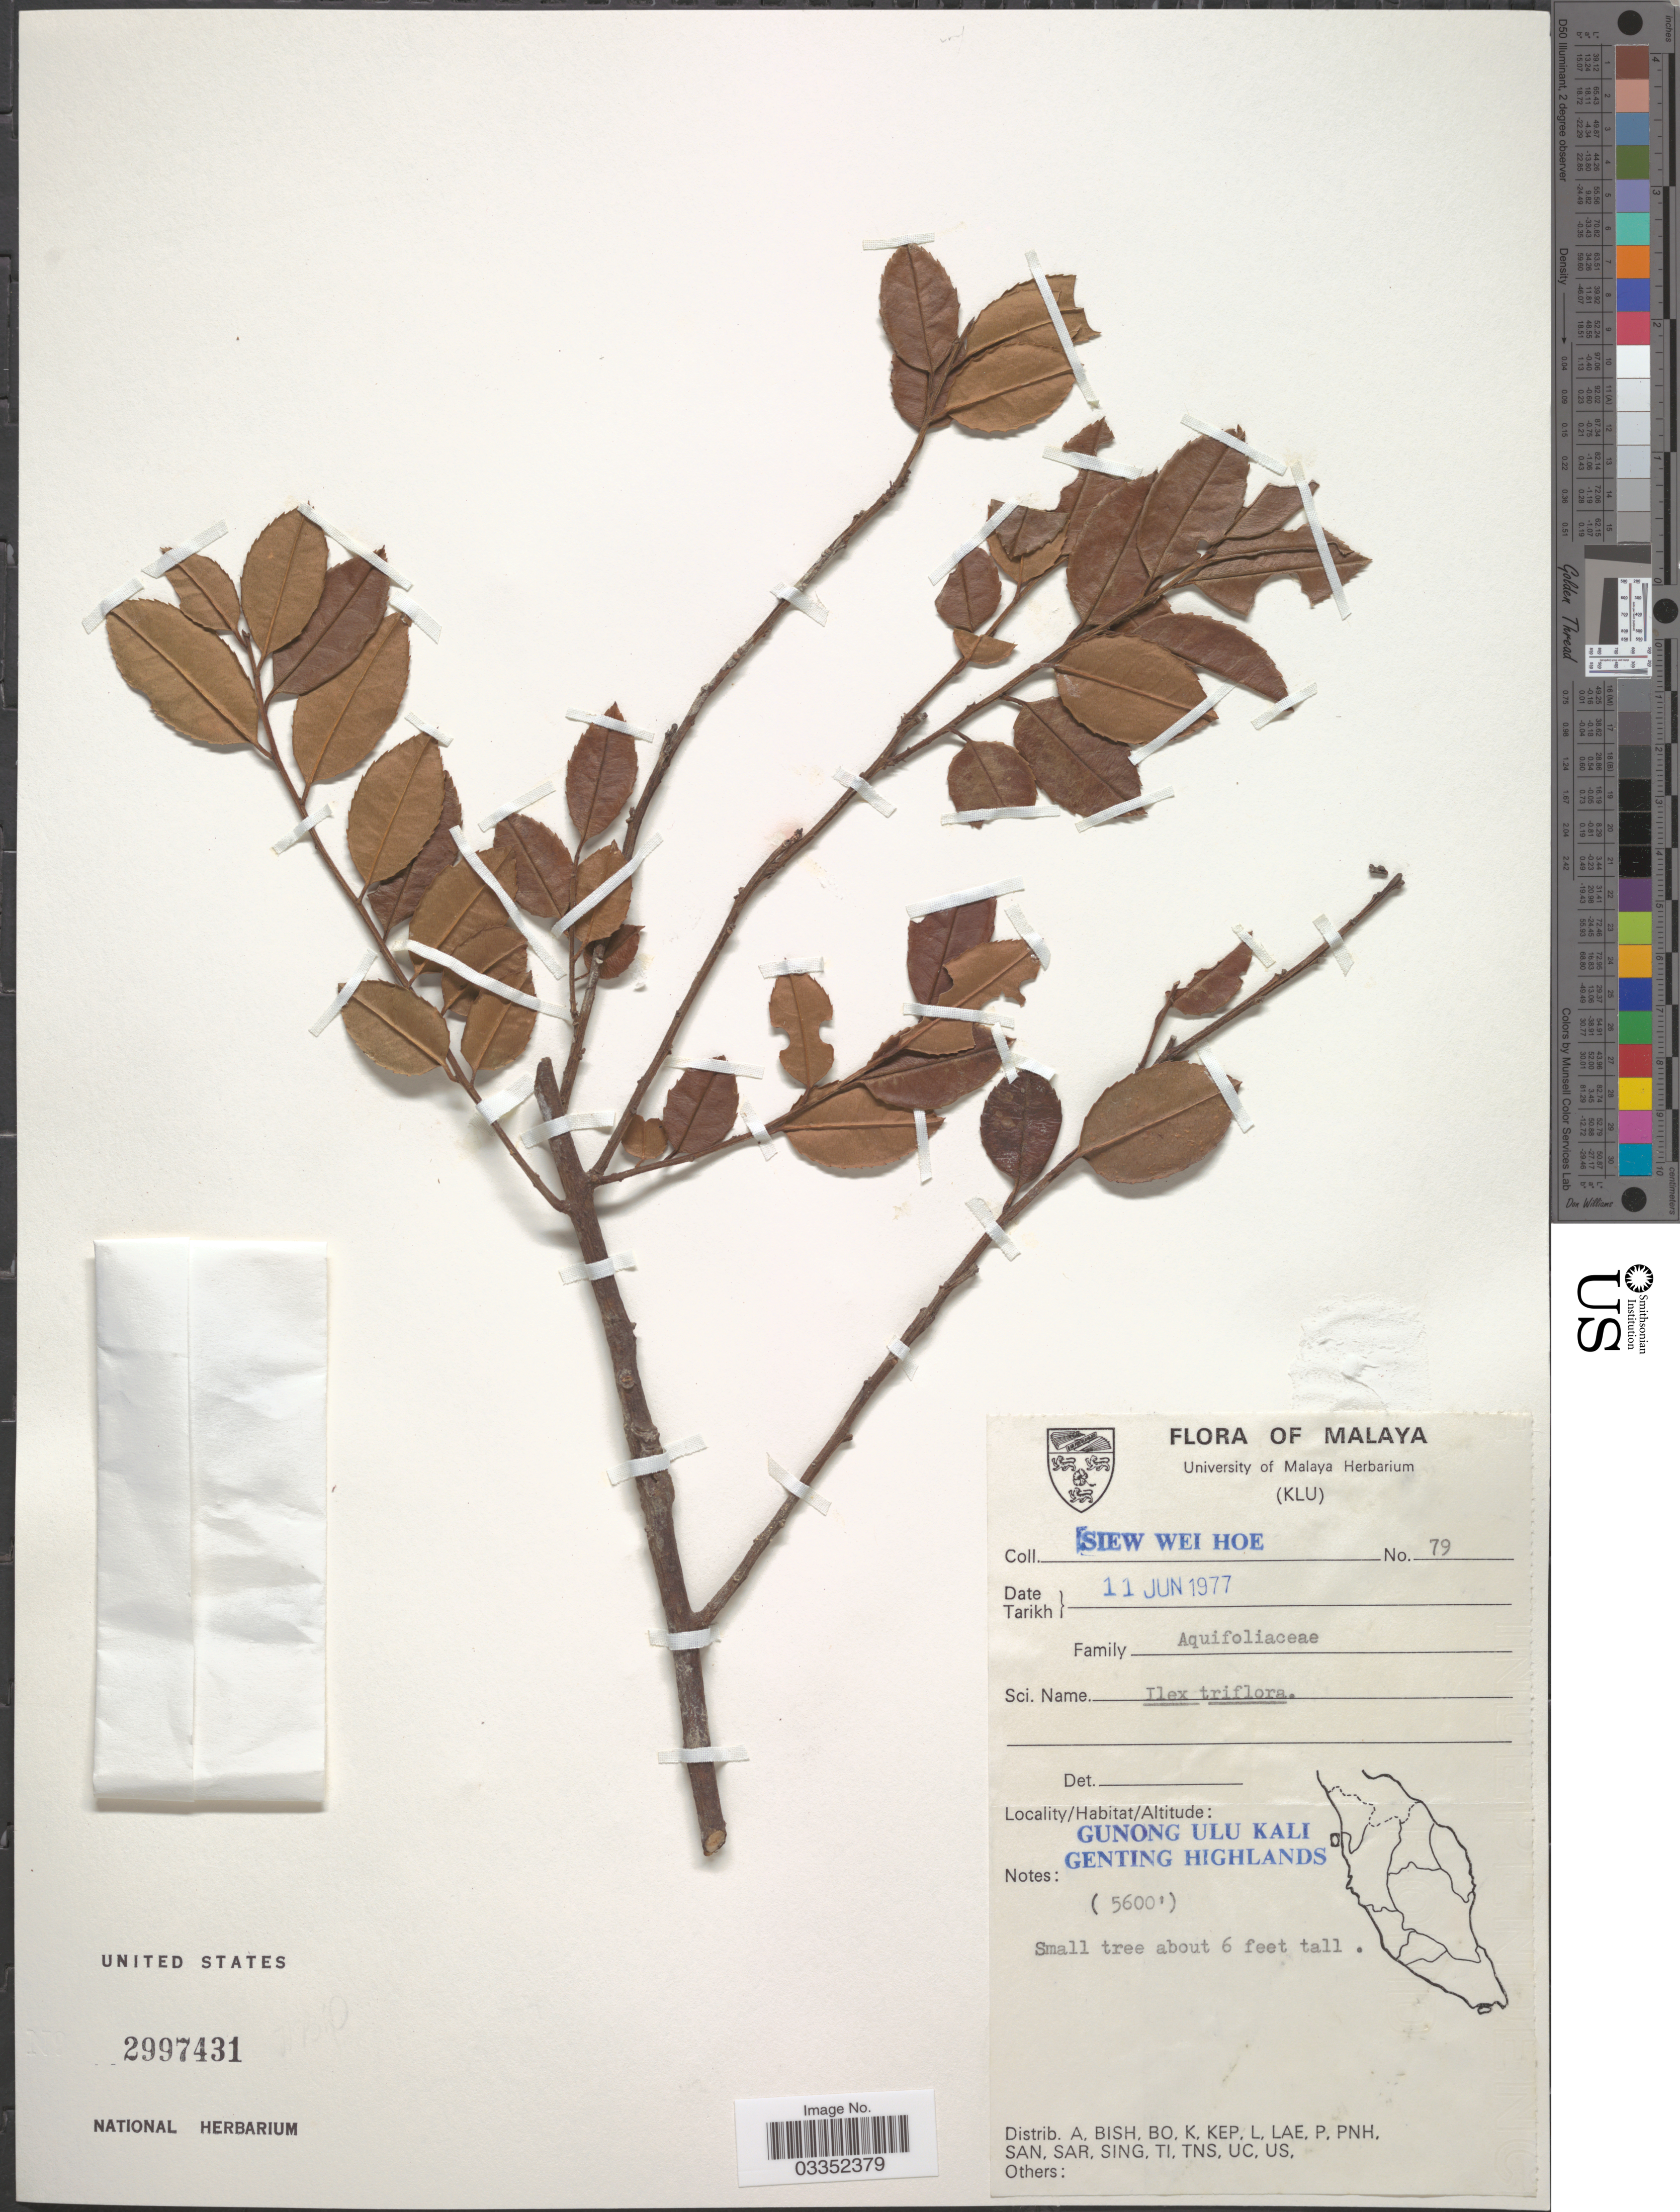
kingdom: Plantae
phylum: Tracheophyta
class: Magnoliopsida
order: Aquifoliales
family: Aquifoliaceae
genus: Ilex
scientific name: Ilex triflora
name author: Blume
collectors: S. Hoe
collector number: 79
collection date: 1977-06-11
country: Malaysia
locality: Malaya, Gunong Ulu Kali, Genting Highlands.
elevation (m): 1707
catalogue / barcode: US 2997431